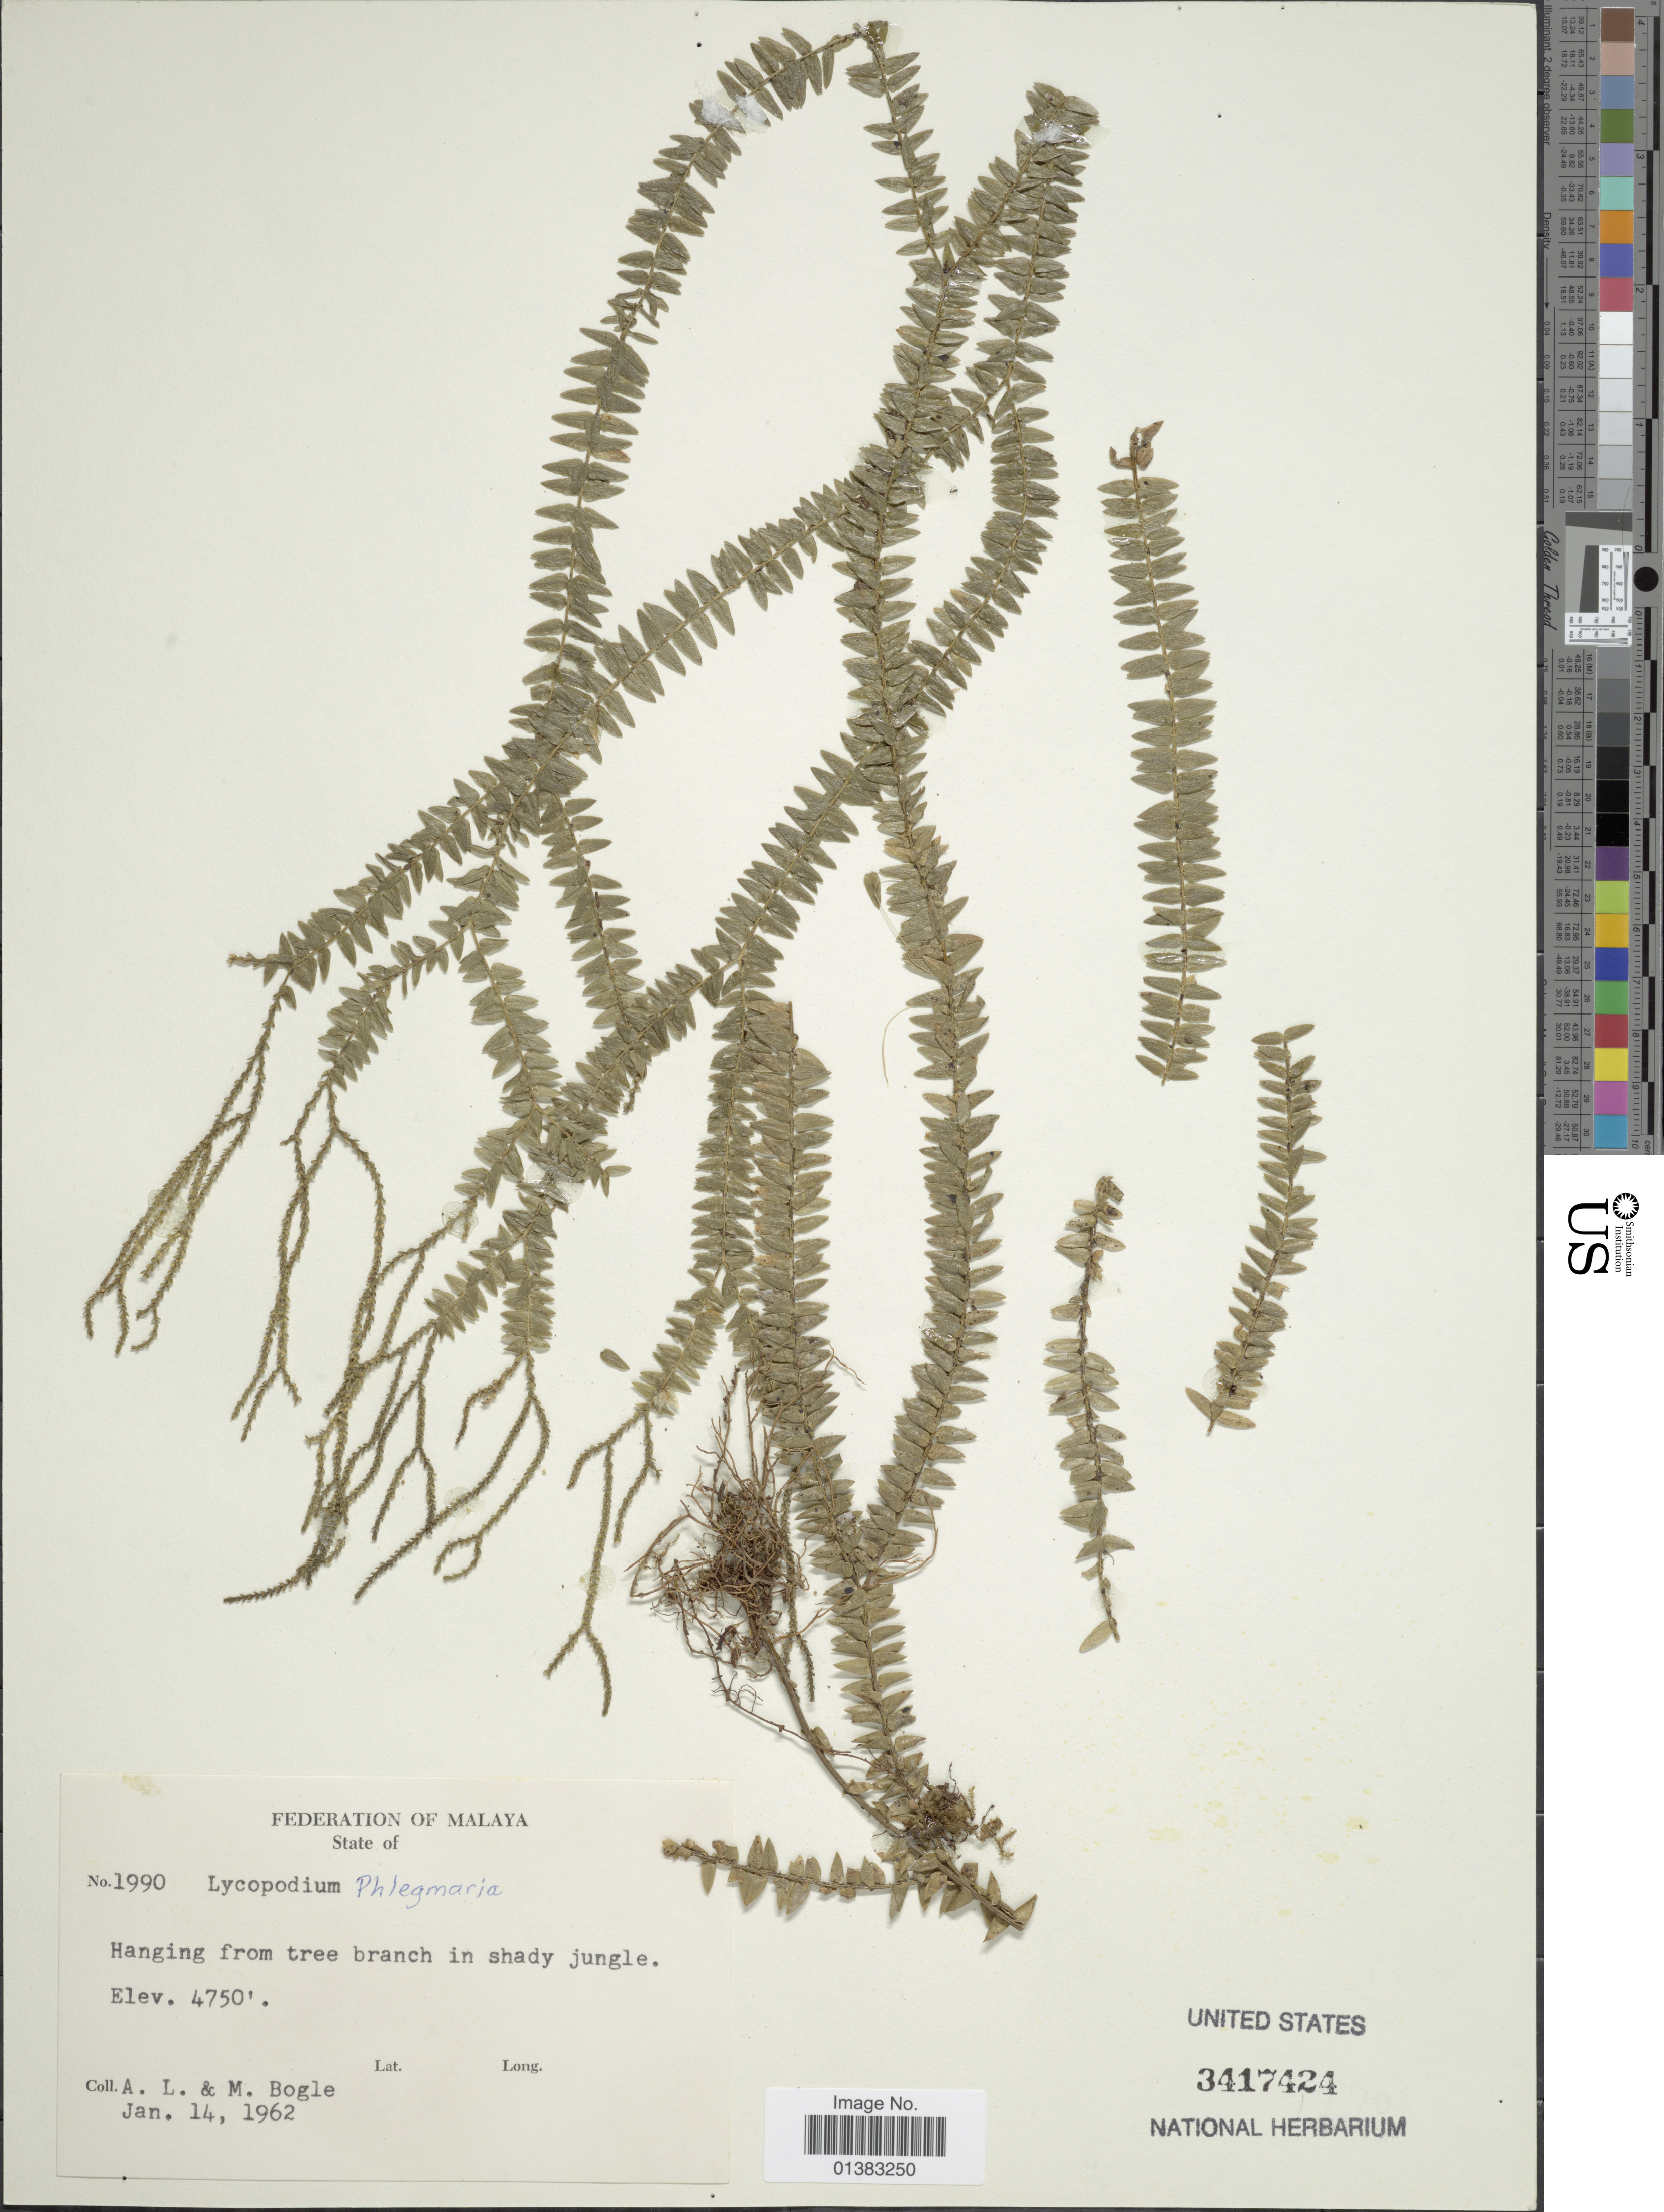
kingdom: Plantae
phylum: Tracheophyta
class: Lycopodiopsida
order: Lycopodiales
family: Lycopodiaceae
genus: Phlegmariurus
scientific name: Phlegmariurus phlegmaria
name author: (L.) Holub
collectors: Bogle, A.L. & M. Bogle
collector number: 1990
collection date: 1962-01-14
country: Malaysia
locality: Hanging from tree branch in shady jungle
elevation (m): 1448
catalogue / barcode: US 3417424